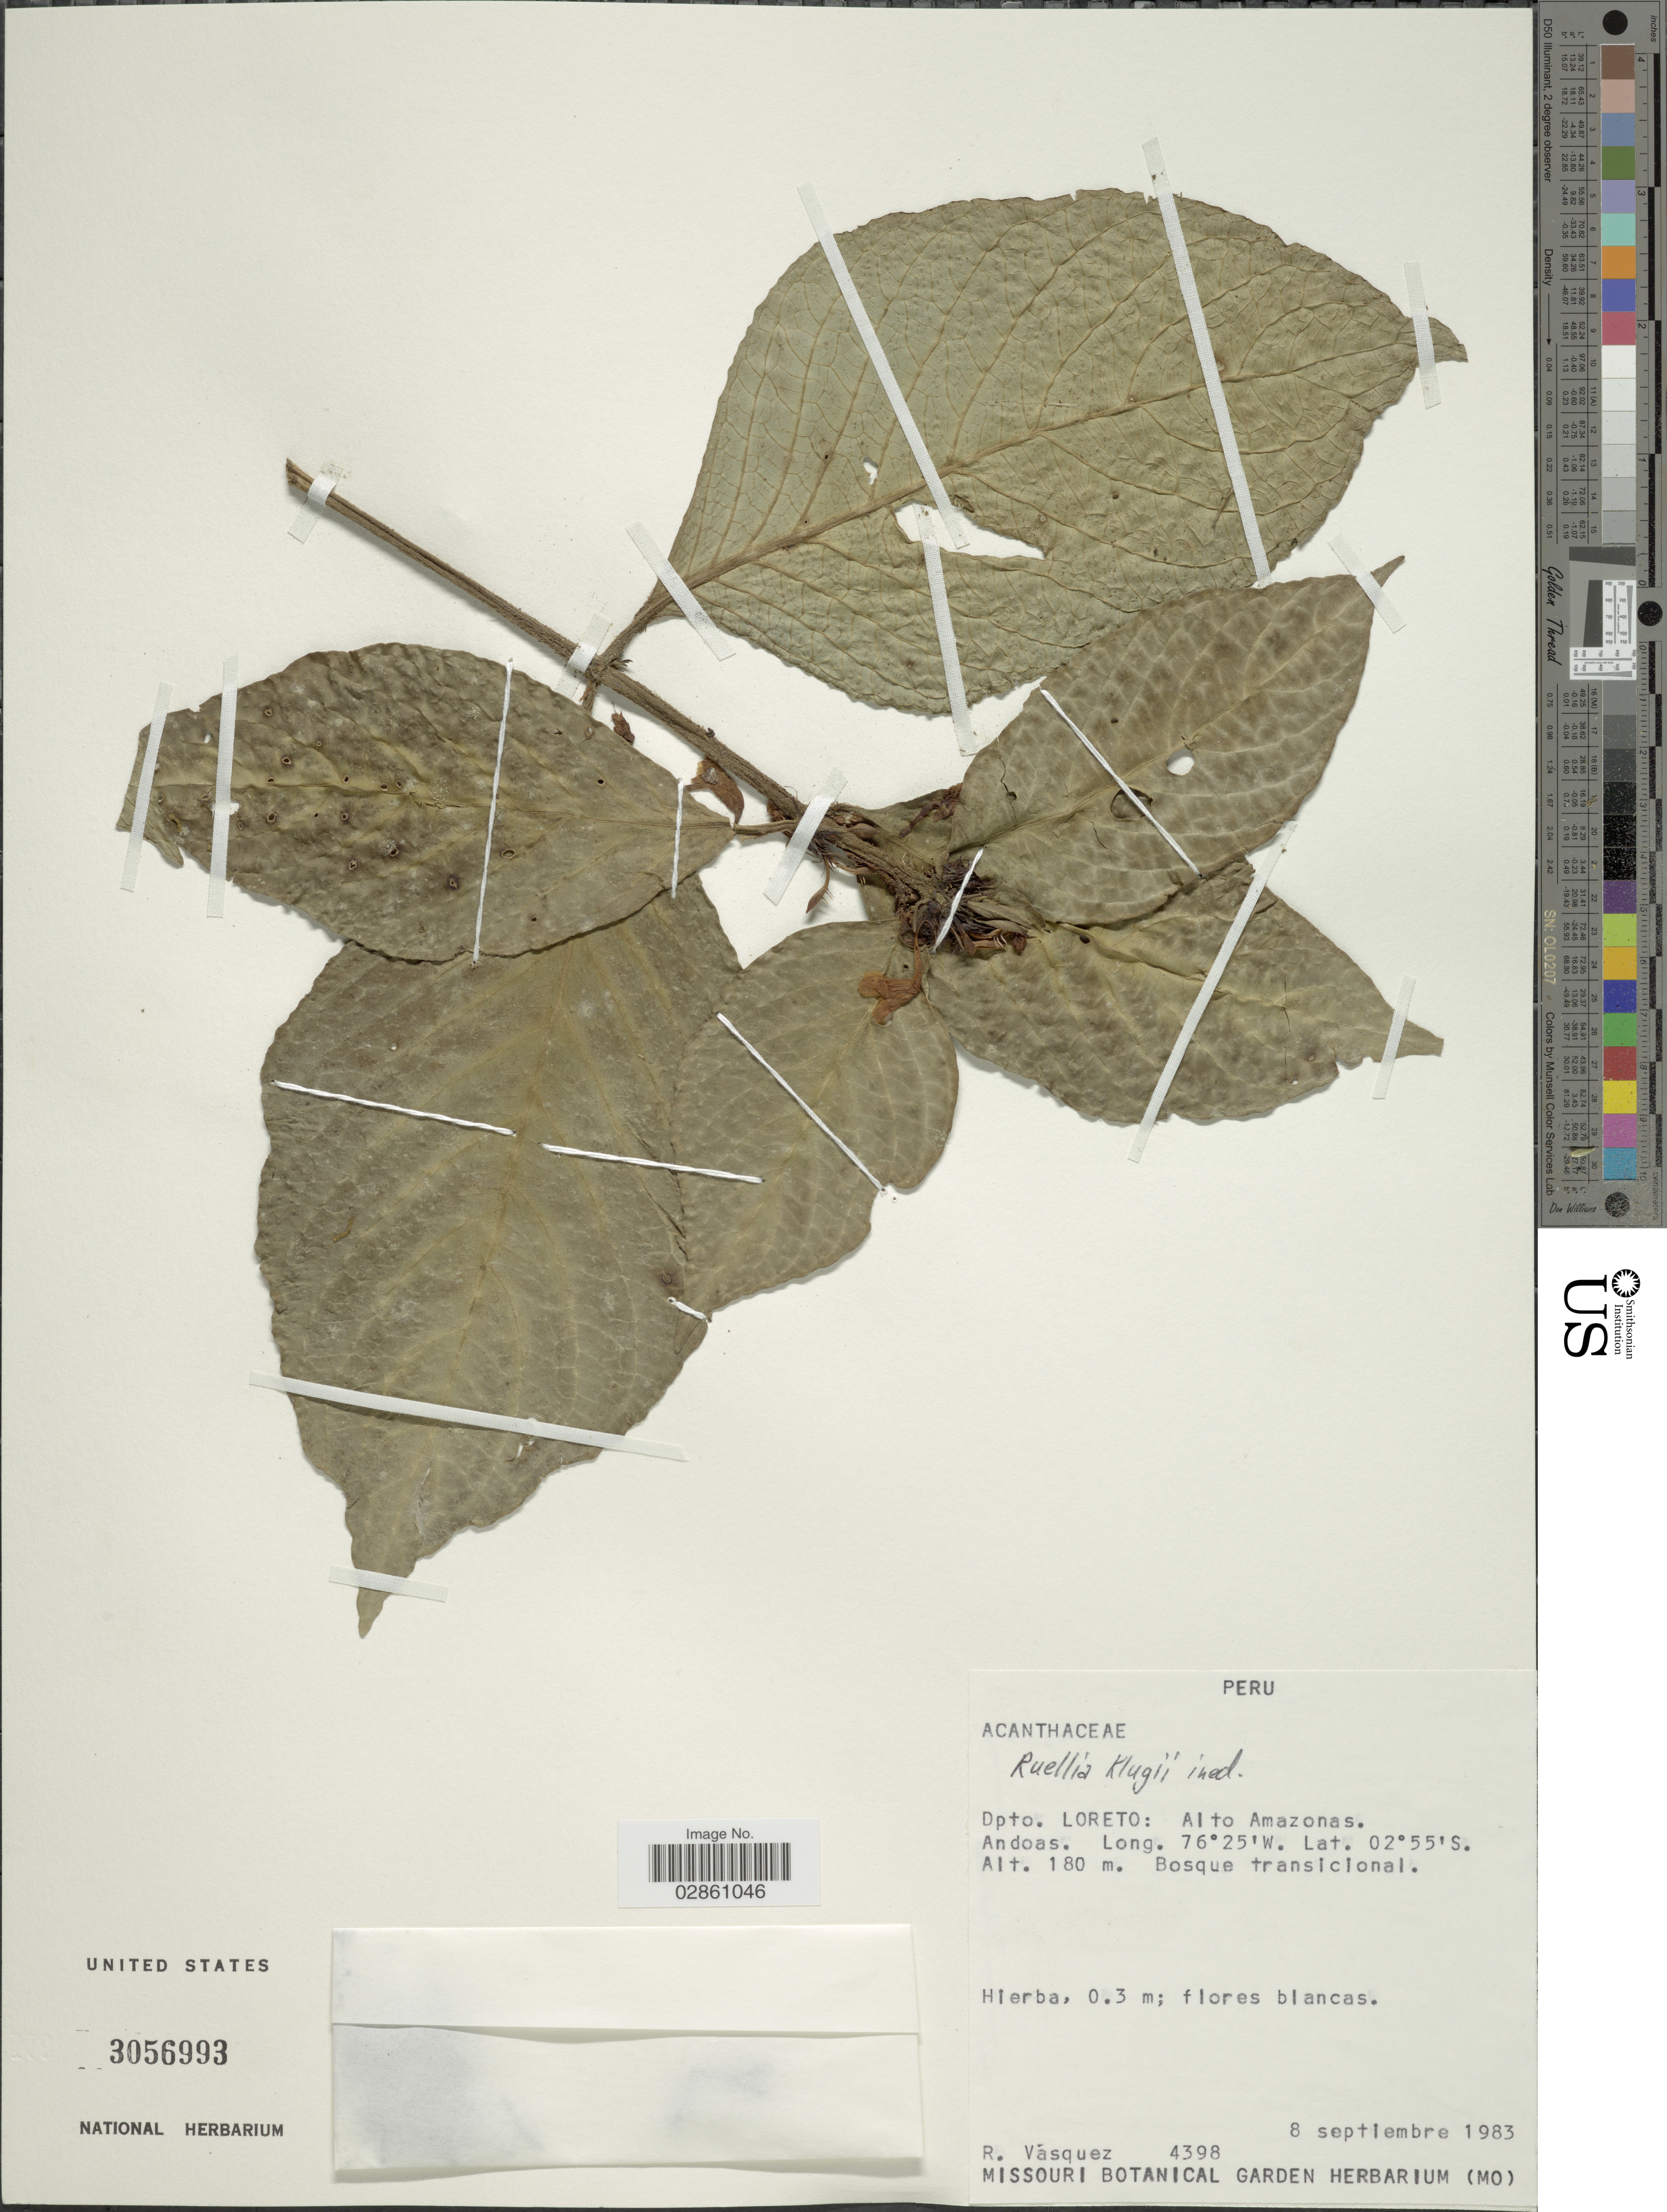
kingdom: Plantae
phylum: Tracheophyta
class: Magnoliopsida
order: Lamiales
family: Acanthaceae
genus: Ruellia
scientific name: Ruellia klugii Leonard sp. nov. ined.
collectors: R. Vásquez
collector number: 4398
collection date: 1983-09-08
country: Peru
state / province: Loreto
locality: Dpto. Loreto: Alto Amazonas. Andoas.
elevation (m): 180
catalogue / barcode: US 3056993